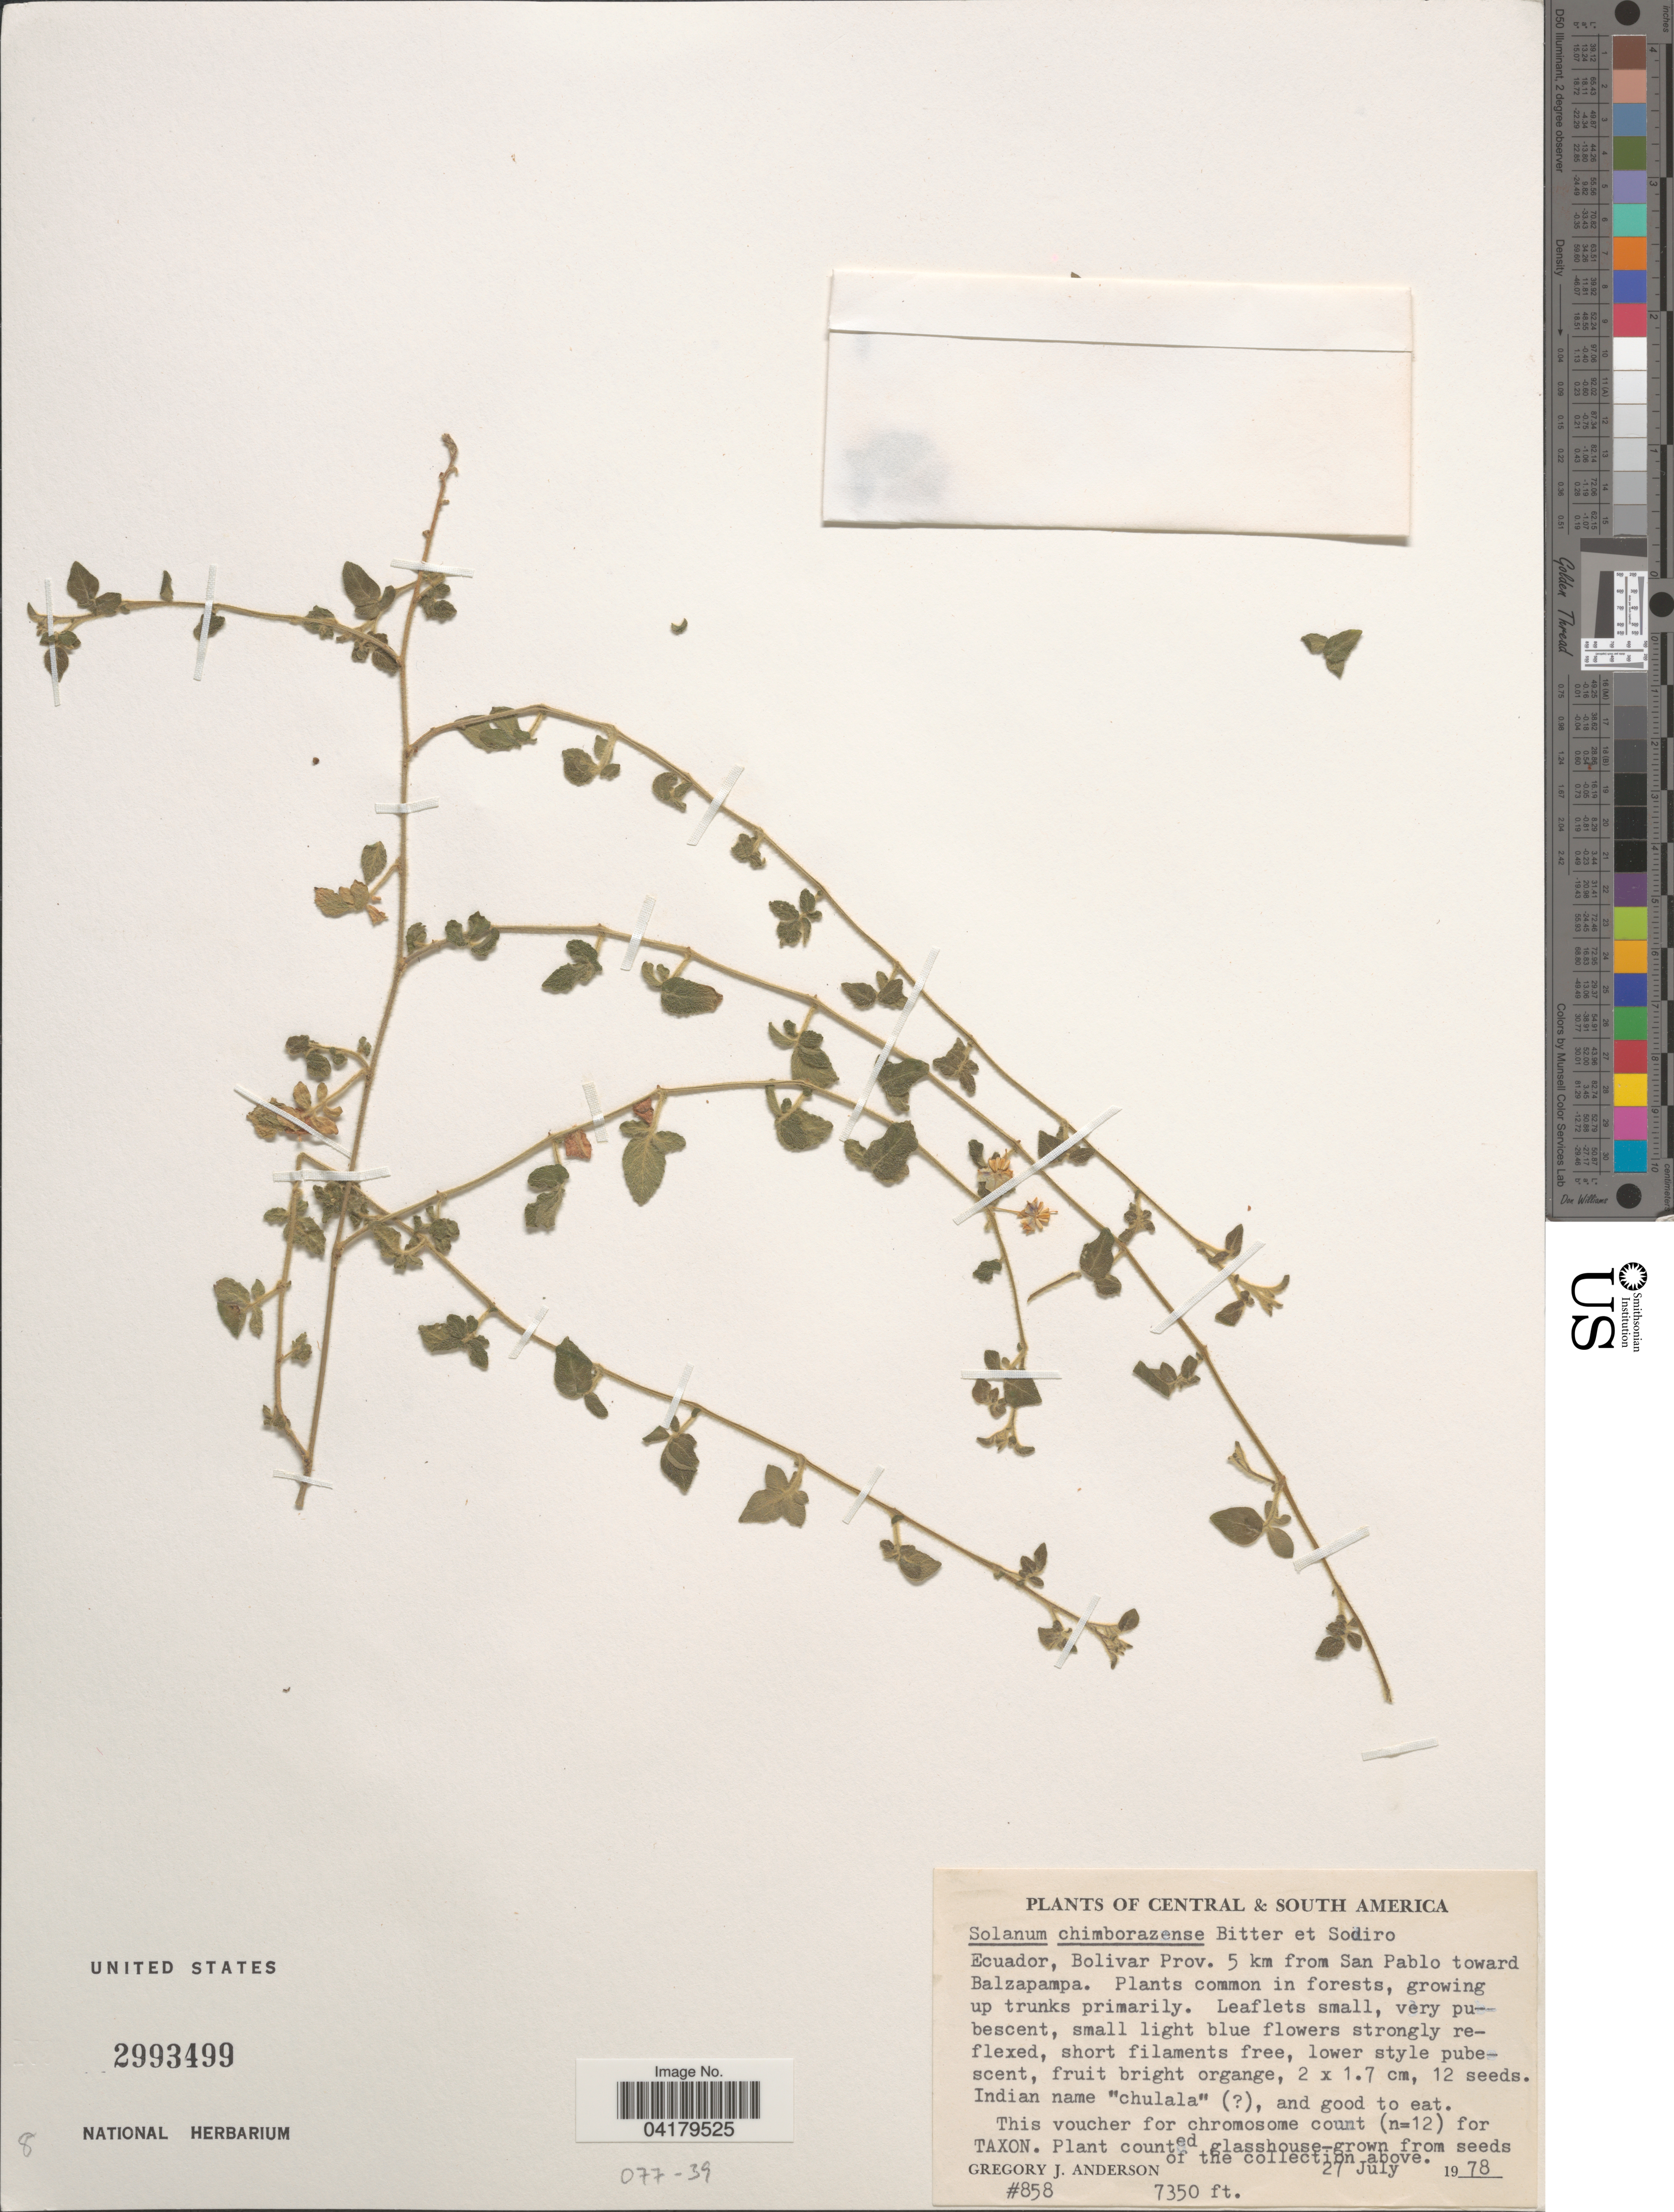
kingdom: Plantae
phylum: Tracheophyta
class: Magnoliopsida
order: Solanales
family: Solanaceae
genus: Solanum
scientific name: Solanum chimborazense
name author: (Sodiro) Bitter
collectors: G. J. Anderson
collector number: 858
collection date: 1978-07-27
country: Ecuador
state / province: Bolívar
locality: Central & South America. Prov. 5 km from San Pablo toward Balzapampa.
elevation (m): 2240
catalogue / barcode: US 2993499